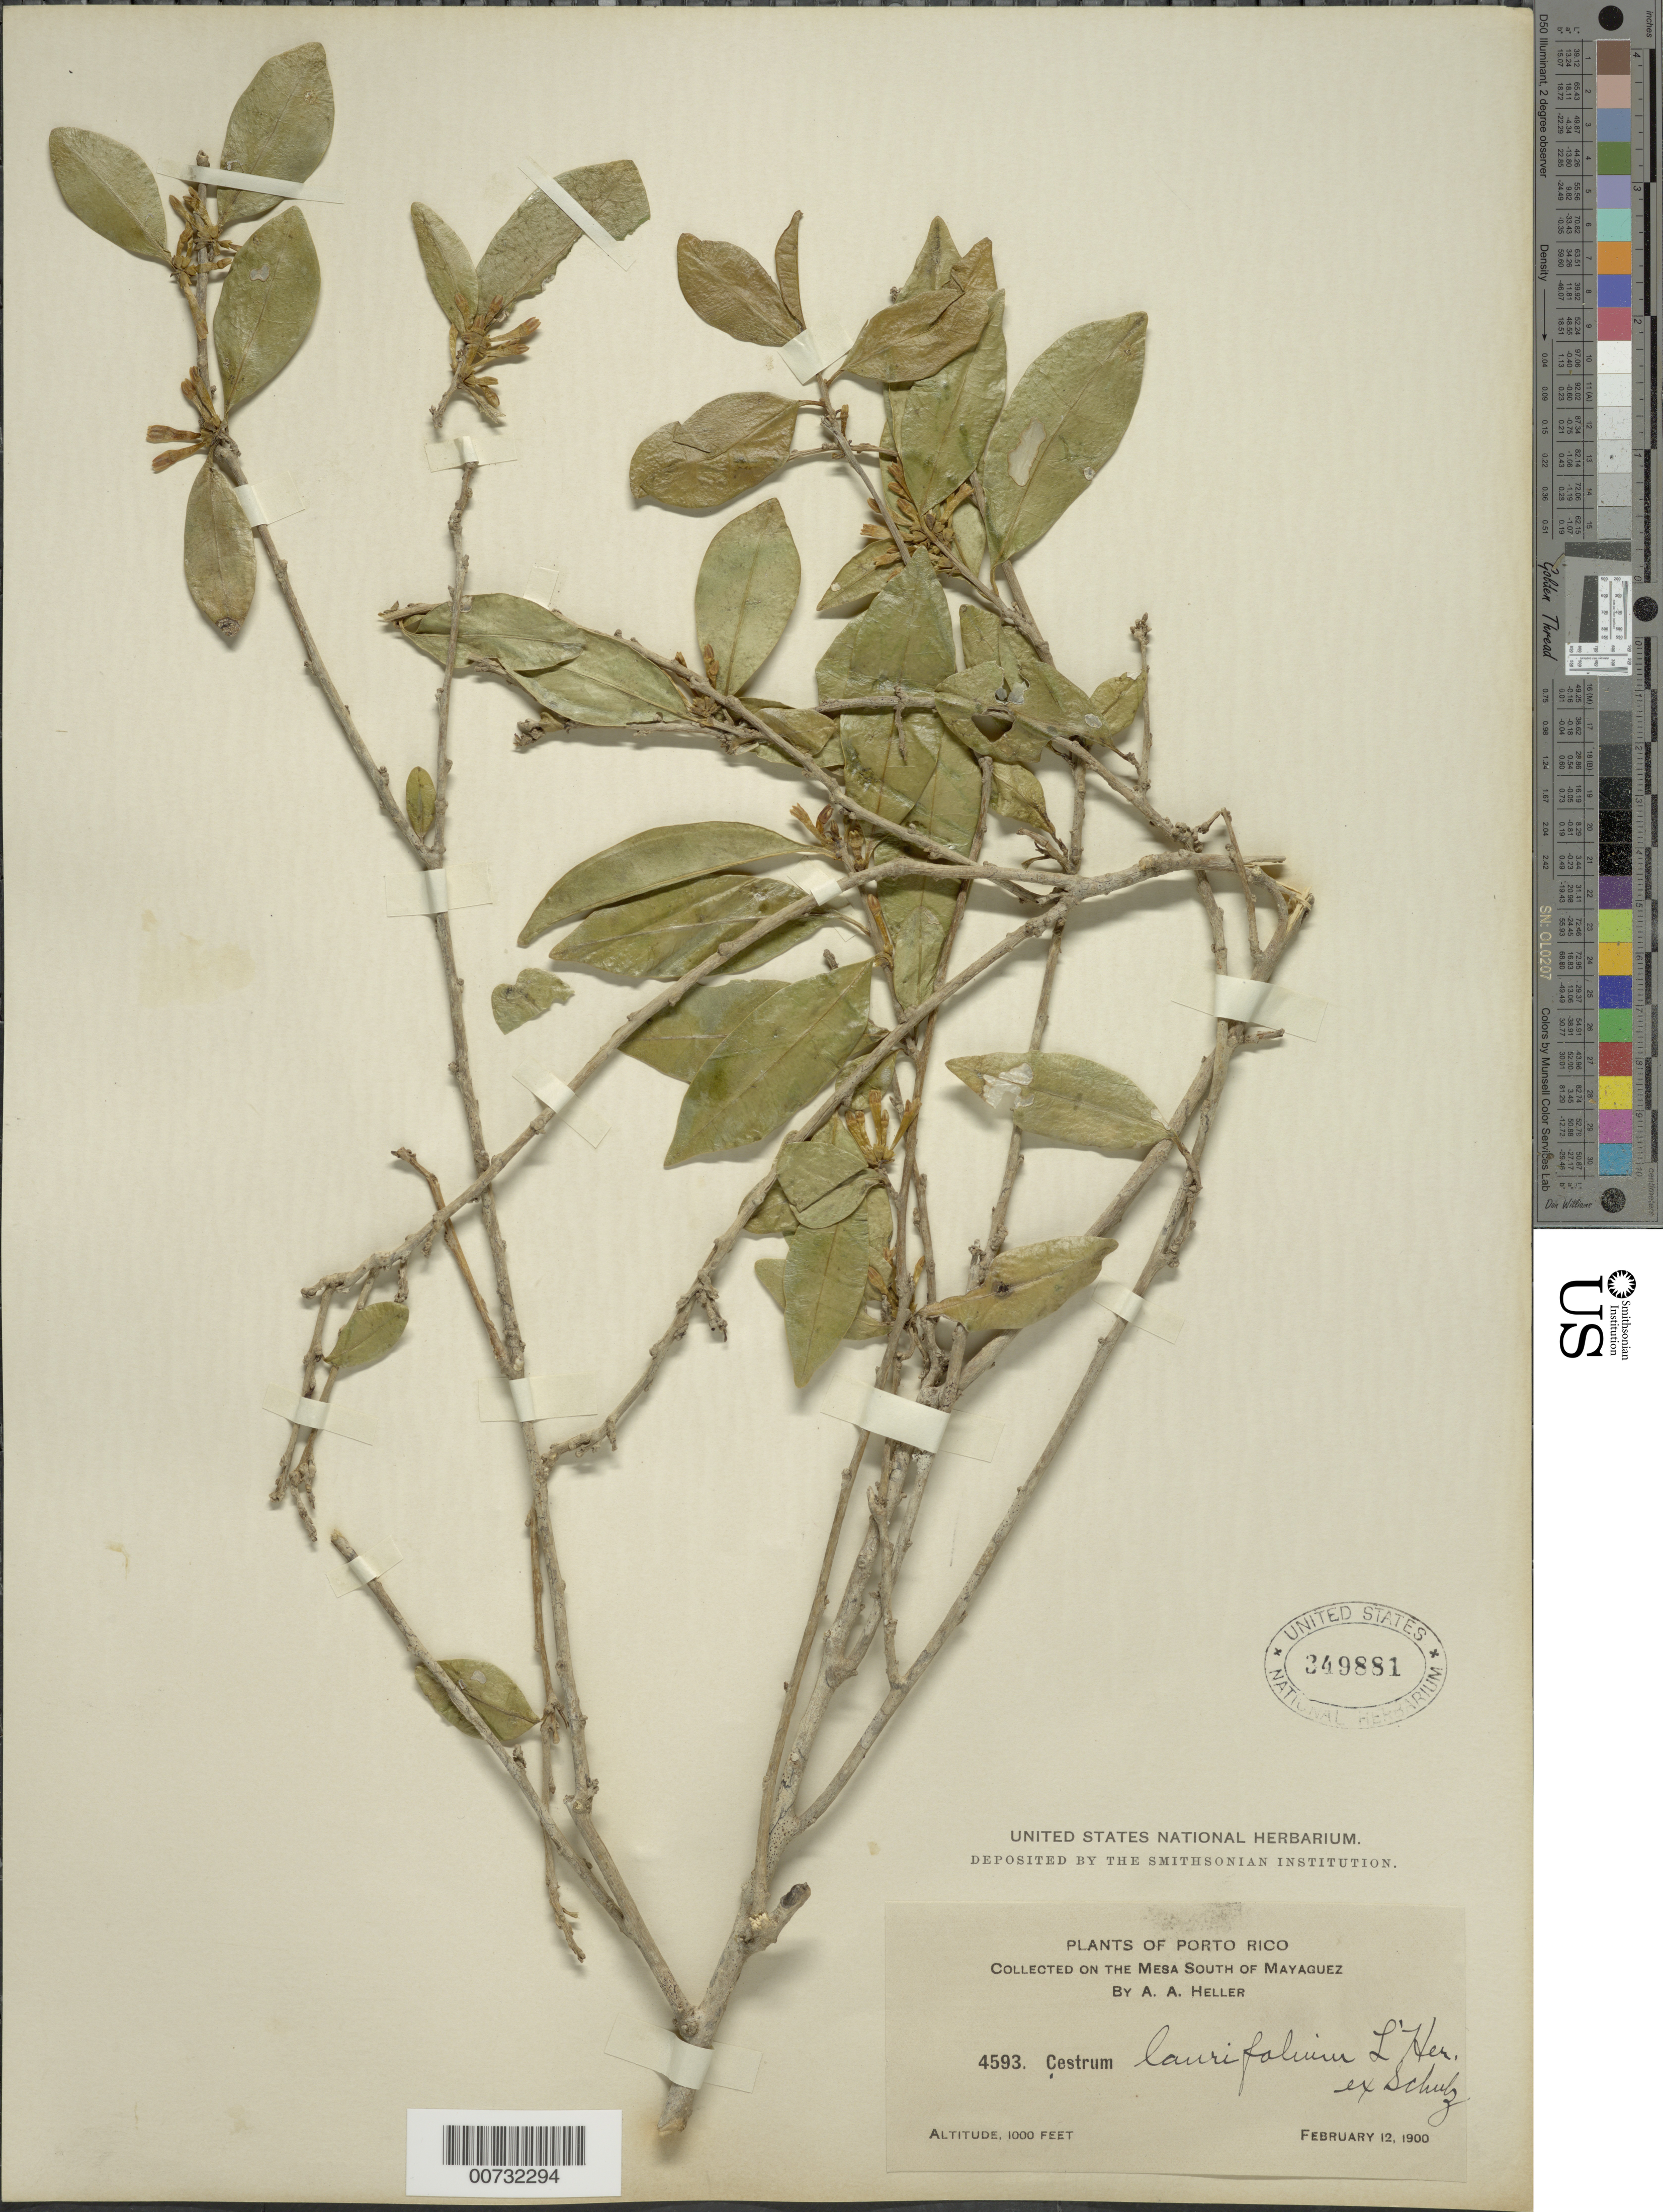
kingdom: Plantae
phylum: Tracheophyta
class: Magnoliopsida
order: Solanales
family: Solanaceae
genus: Cestrum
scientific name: Cestrum laurifolium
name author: L'Hér.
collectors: A. A. Heller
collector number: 4593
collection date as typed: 12 Feb 1900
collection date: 1900-02-12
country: Puerto Rico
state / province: Mayagüez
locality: Mayaguez, on the Mesa S of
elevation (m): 305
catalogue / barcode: US 349881